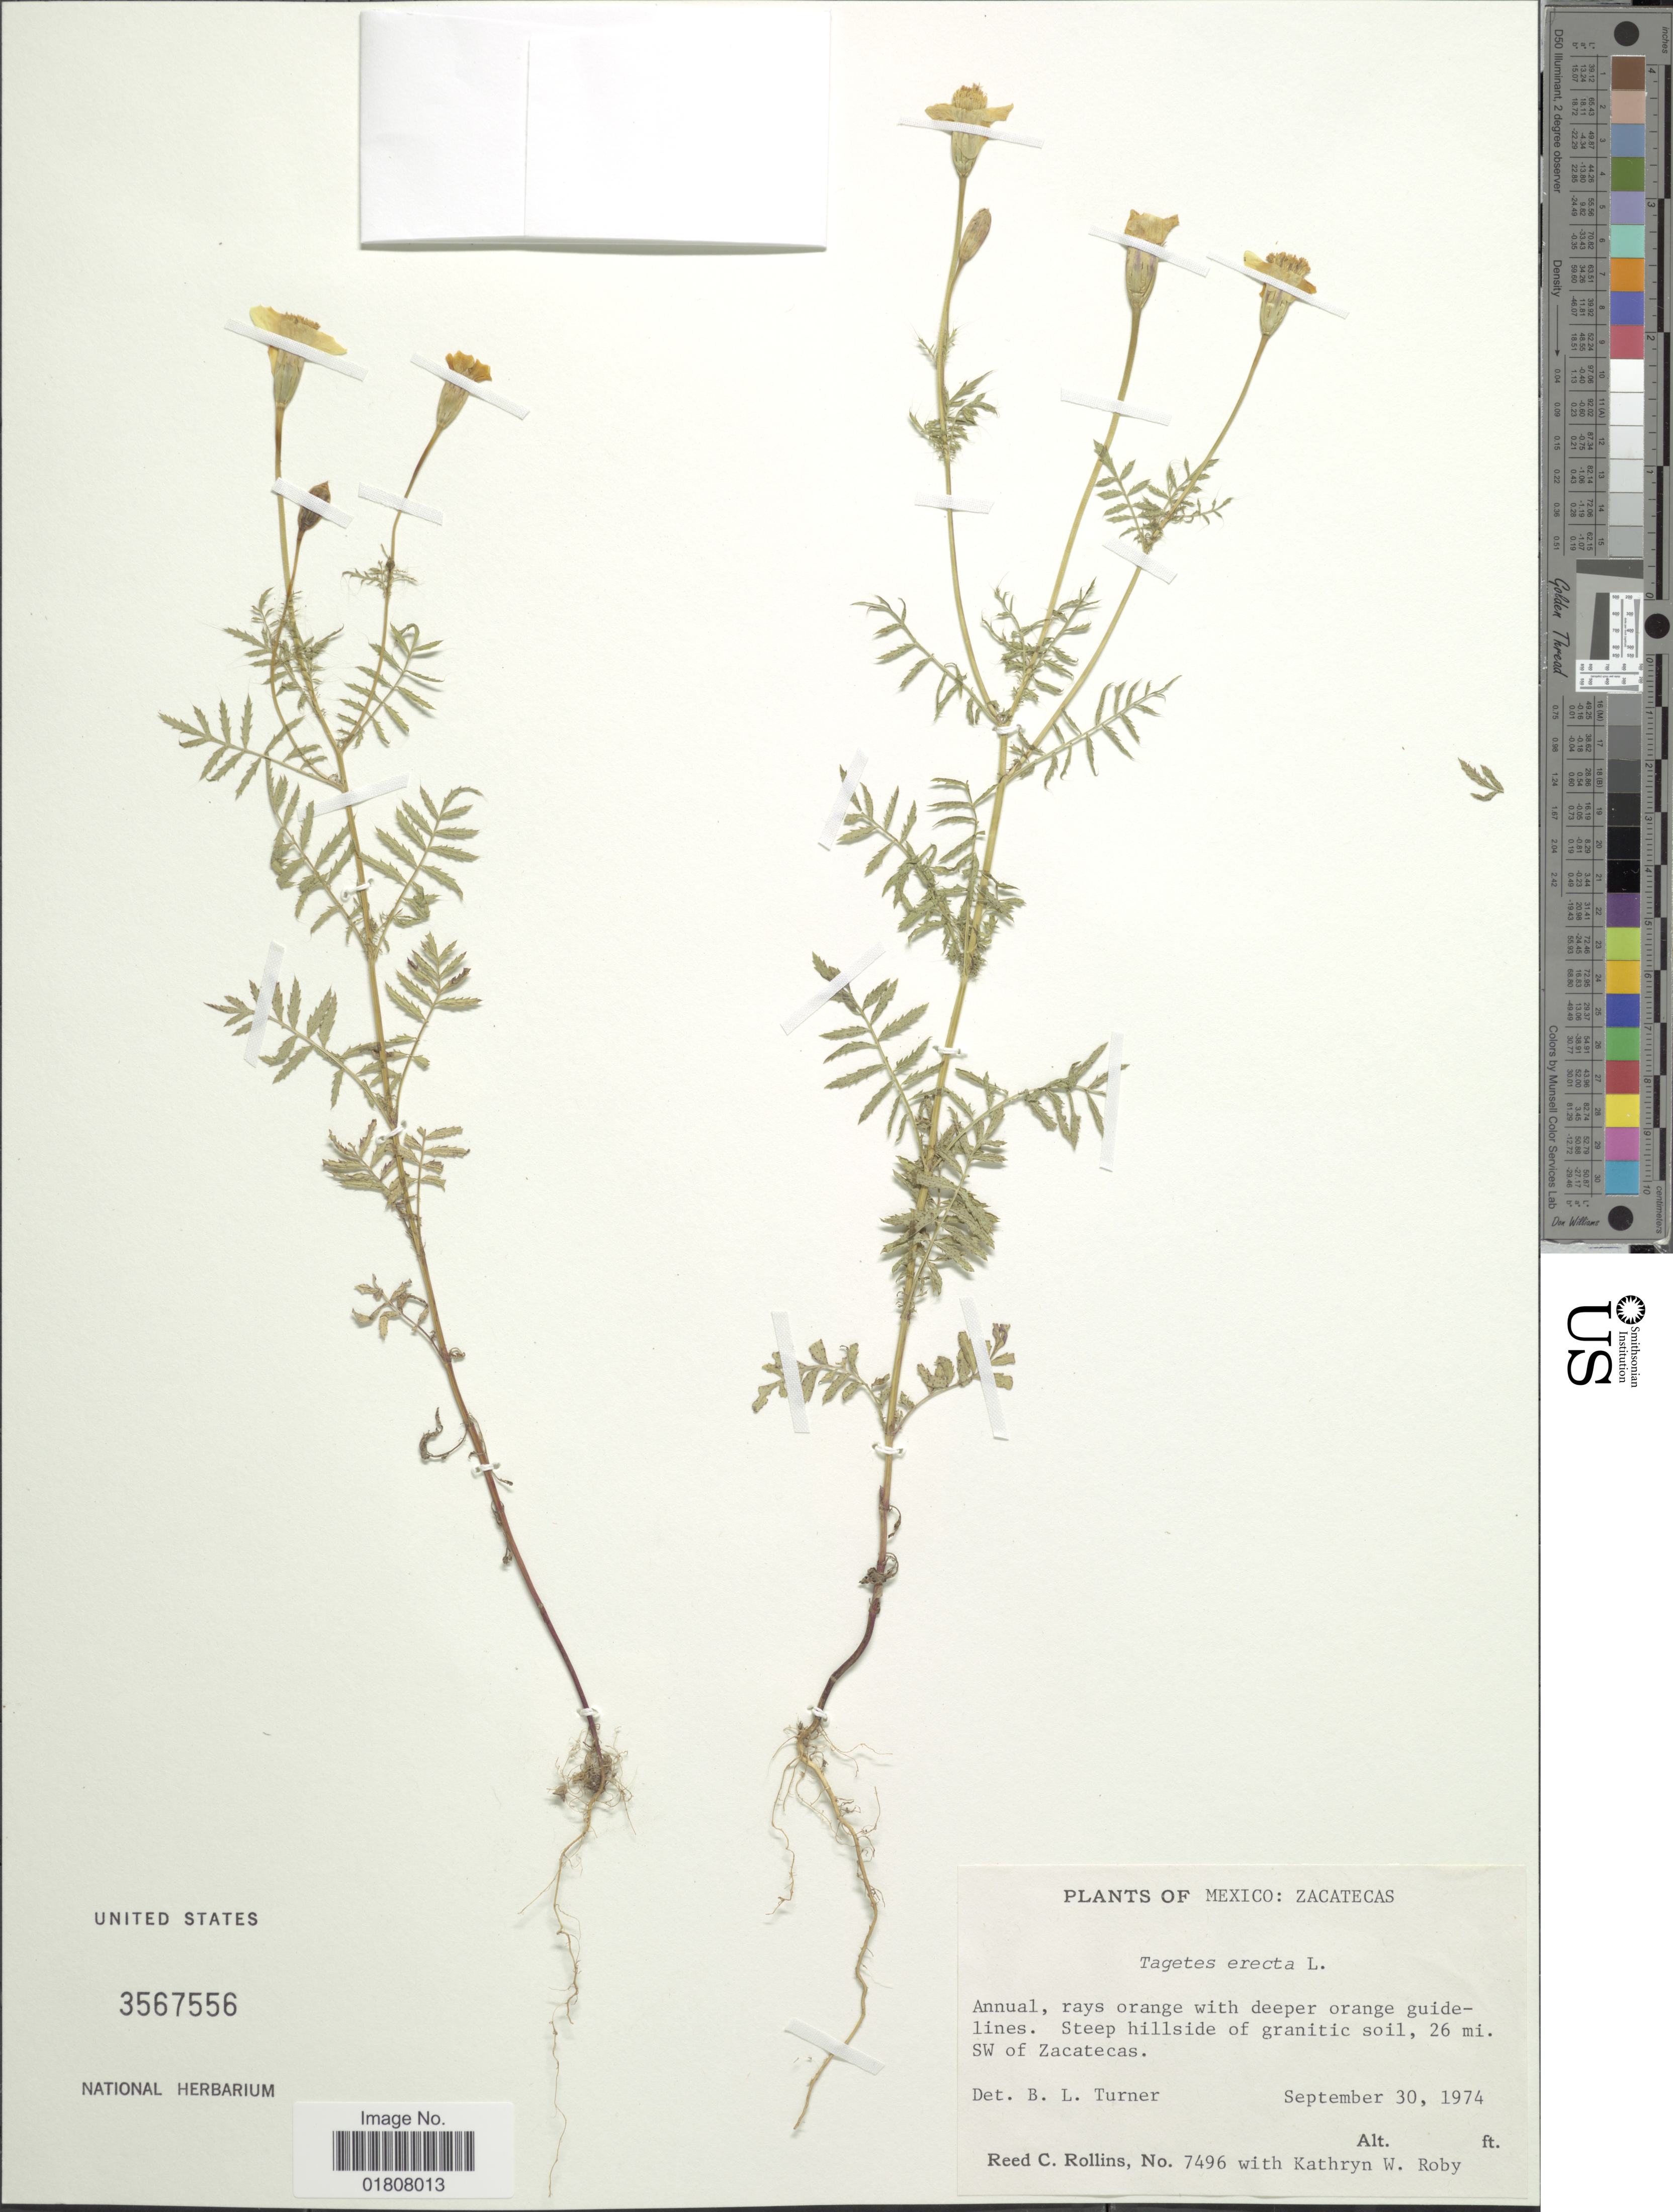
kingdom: Plantae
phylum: Tracheophyta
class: Magnoliopsida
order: Asterales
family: Asteraceae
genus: Tagetes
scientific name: Tagetes erecta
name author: L.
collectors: R. C. Rollins & K. W. Roby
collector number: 7496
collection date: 1974-09-30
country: Mexico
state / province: Zacatecas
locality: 26 mi SW of Zacatecas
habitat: steep hillside of granitic soil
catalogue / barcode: US 3567556